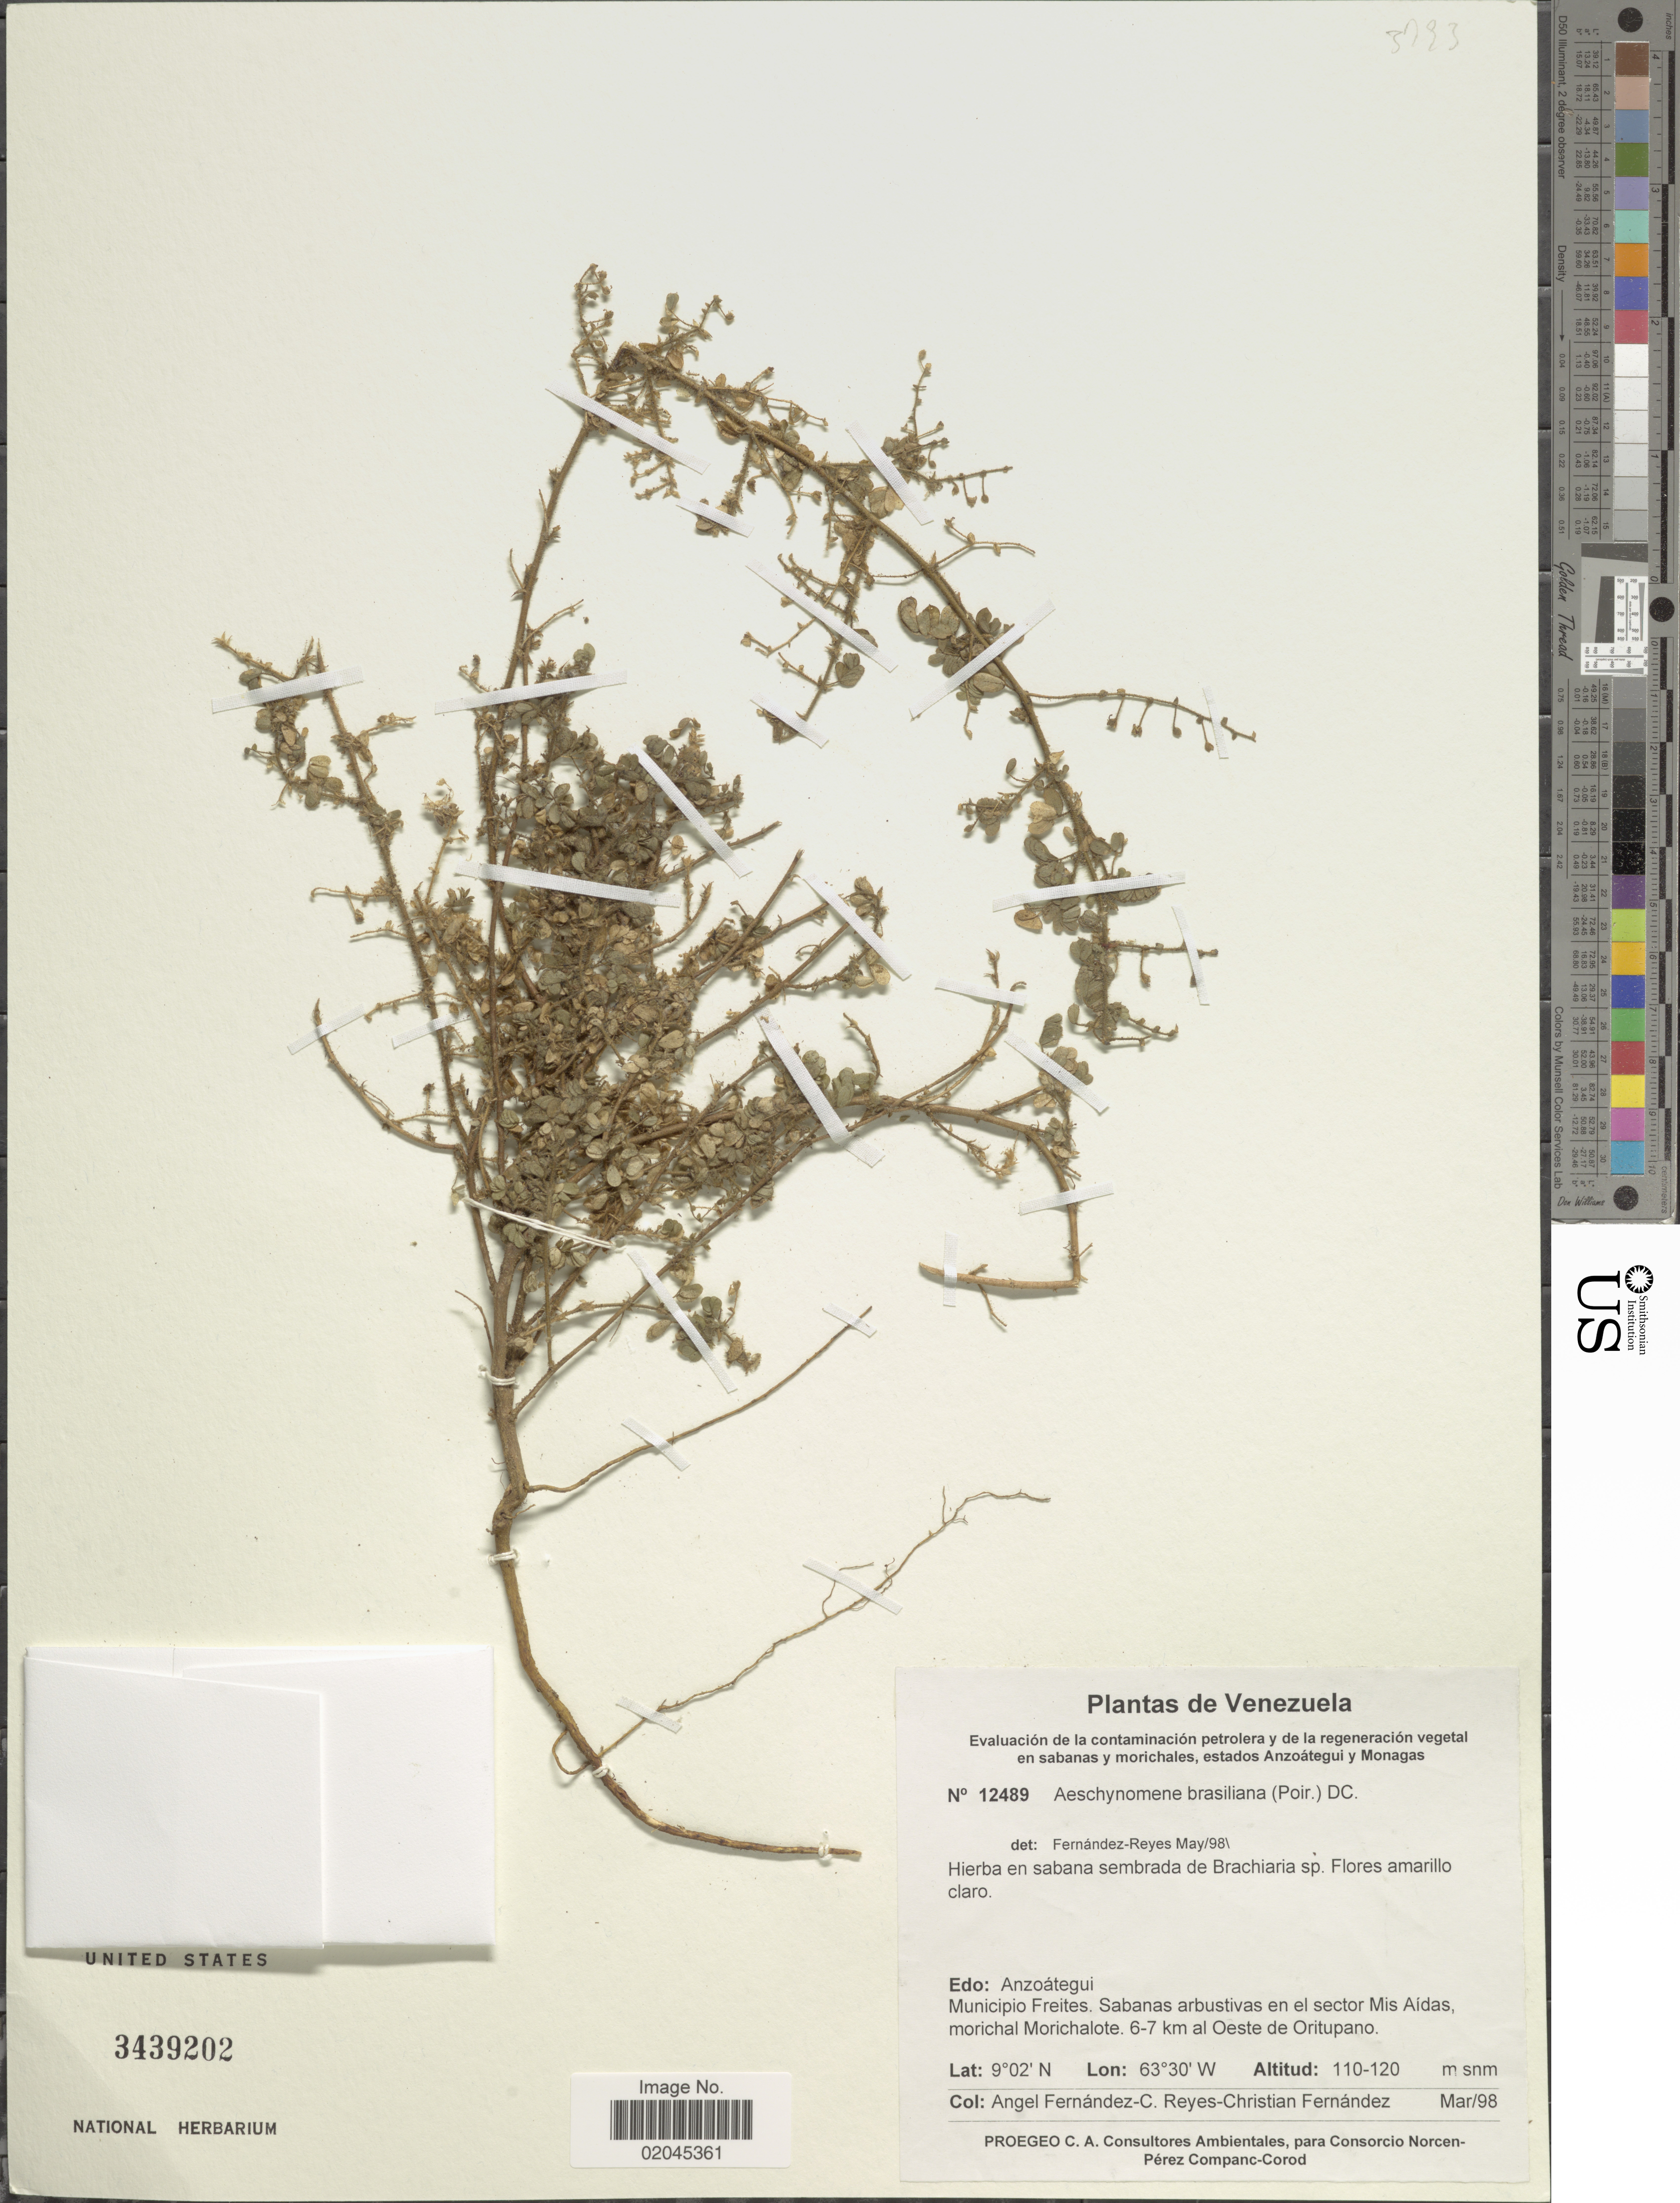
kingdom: Plantae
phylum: Tracheophyta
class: Magnoliopsida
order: Fabales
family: Fabaceae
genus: Aeschynomene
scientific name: Aeschynomene brasiliana var. brasiliana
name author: (Poir.) DC.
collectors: Á. Fernández, C. Reyes & C. Fernandez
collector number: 12489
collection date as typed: Transcribed d/m/y: /3/98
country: Venezuela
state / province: Anzoategui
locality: Edo: Anzoategui, Municipio Freites, Sabanas arbustivas en el sector Mis Aidas morichal Morichalote, 6-7 al Oeste de Oritupano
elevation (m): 110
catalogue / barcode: US 3439202